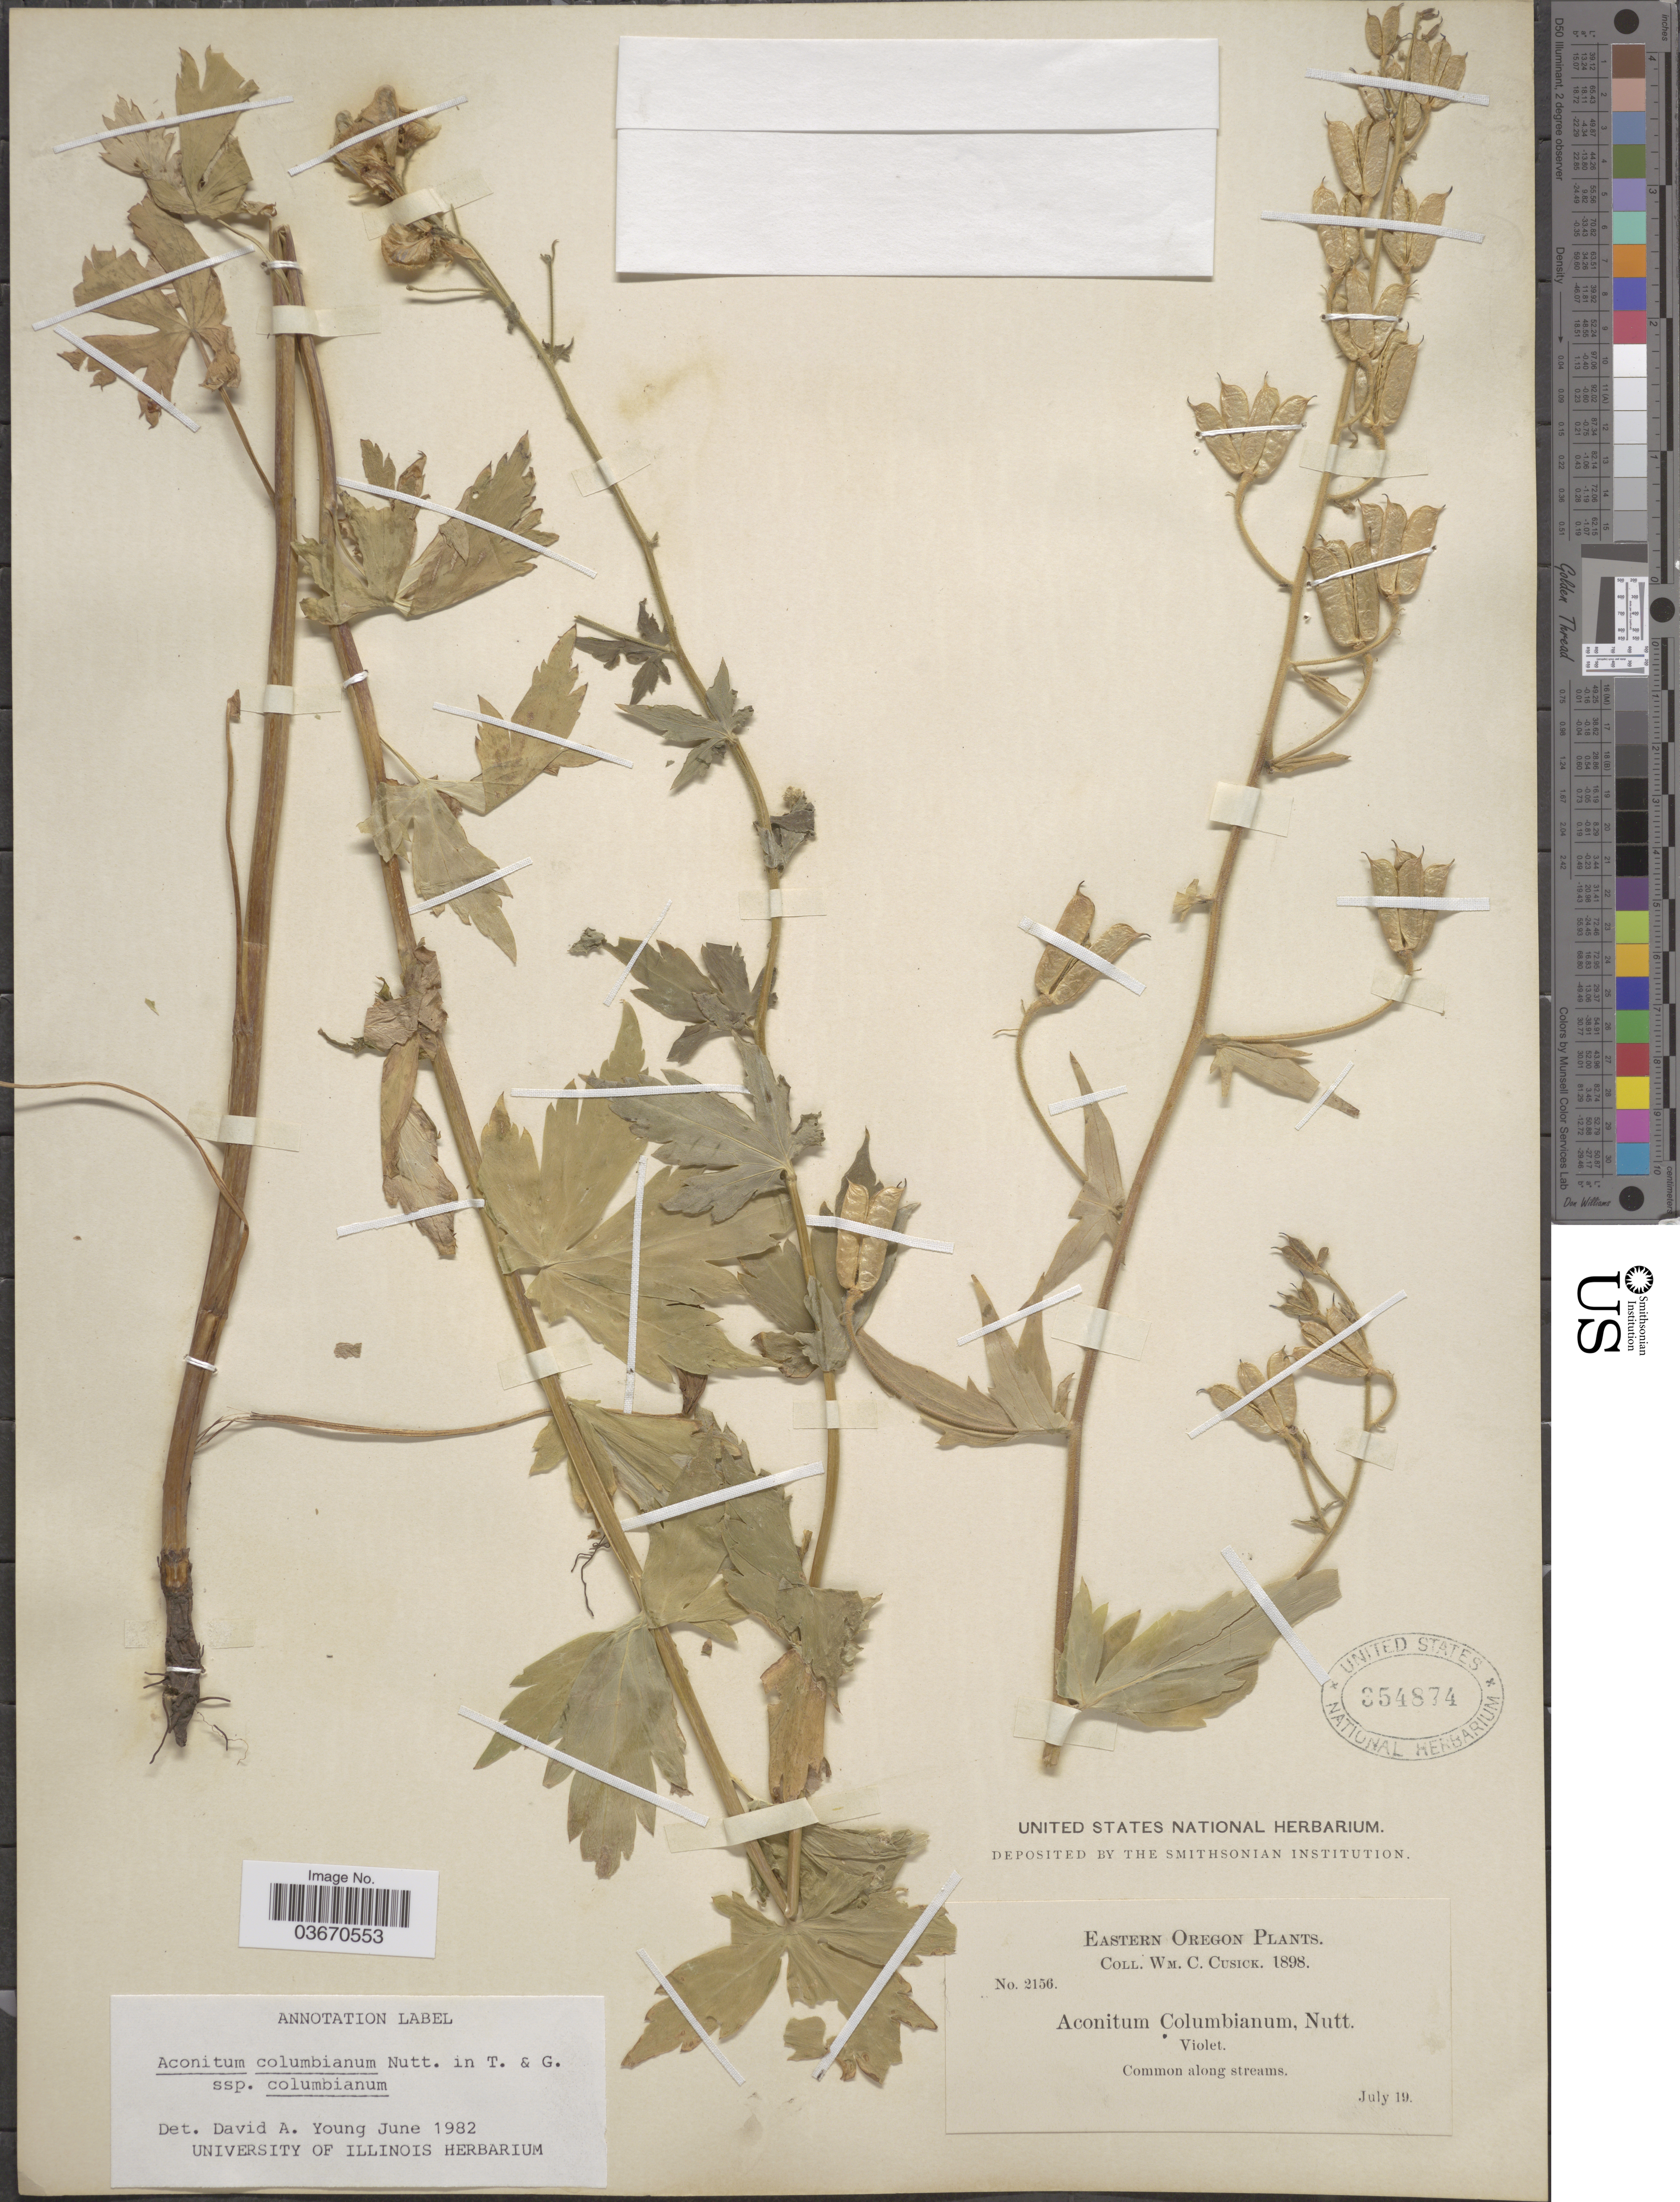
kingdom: Plantae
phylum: Tracheophyta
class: Magnoliopsida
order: Ranunculales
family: Ranunculaceae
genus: Aconitum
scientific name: Aconitum columbianum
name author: Nutt.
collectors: W. C. Cusick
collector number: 2156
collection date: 1898-07-19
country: United States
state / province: Oregon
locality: Eastern Oregon. Along streams.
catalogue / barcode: US 354874